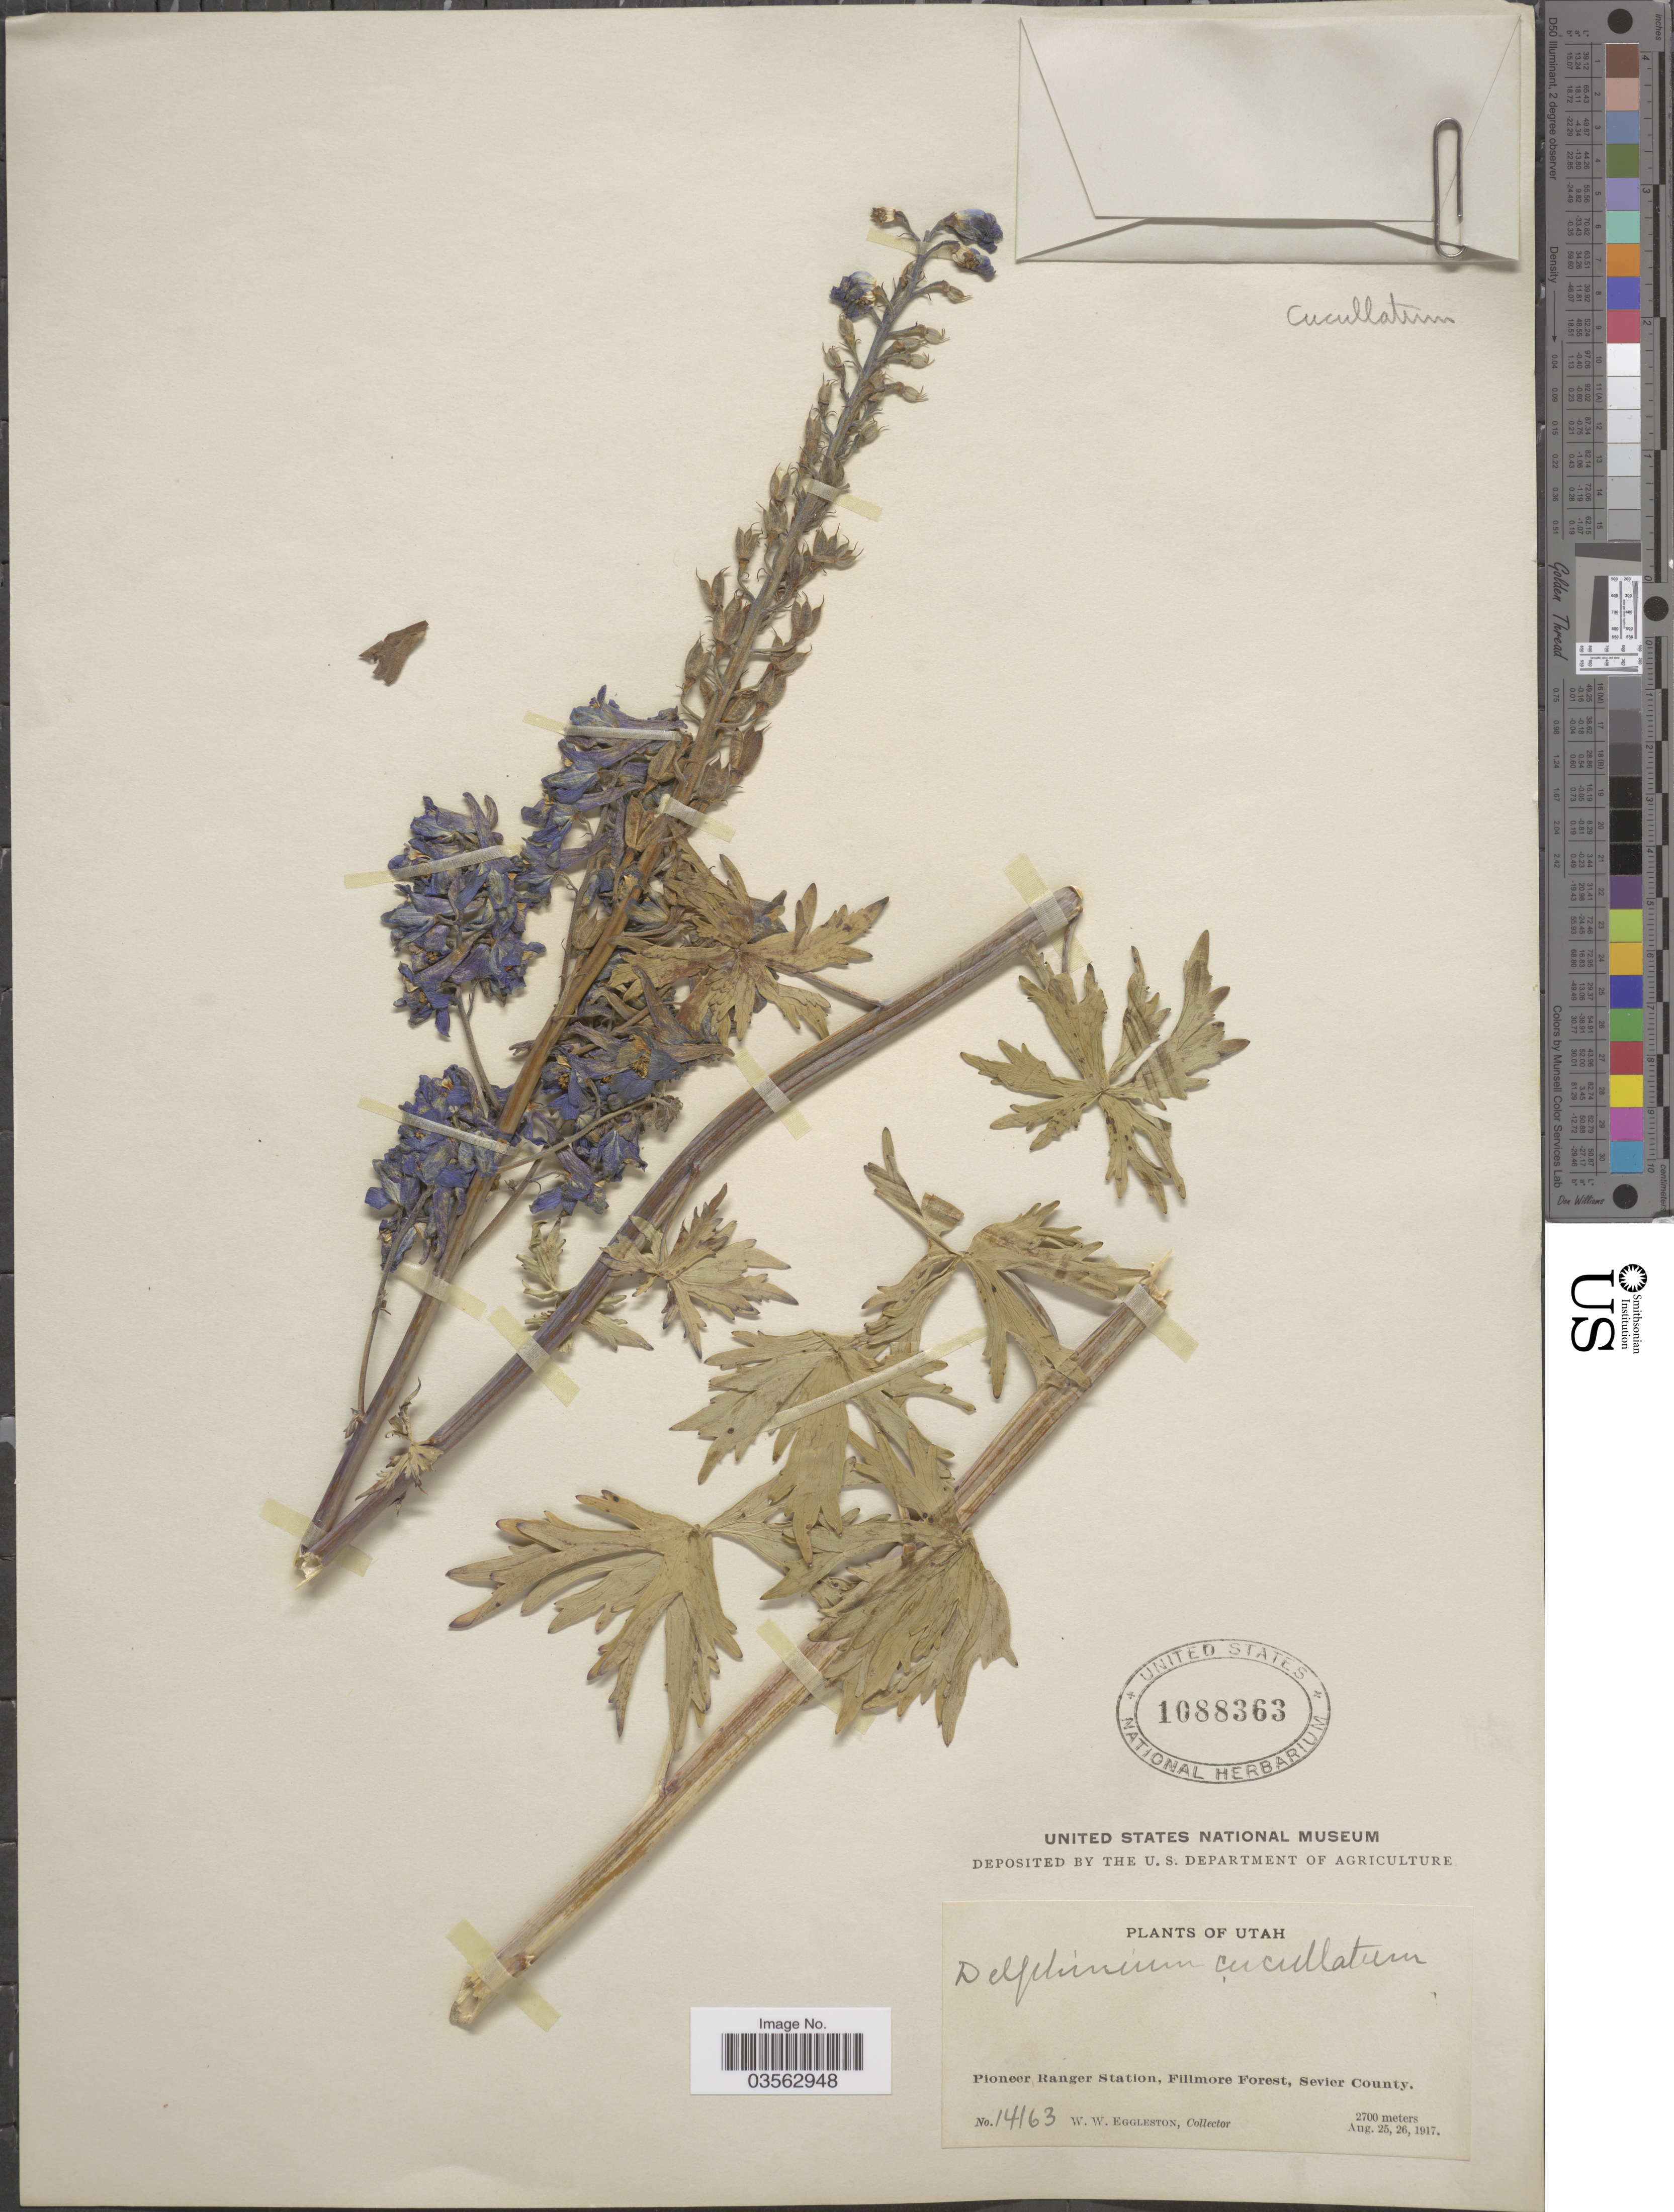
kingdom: Plantae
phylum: Tracheophyta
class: Magnoliopsida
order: Ranunculales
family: Ranunculaceae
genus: Delphinium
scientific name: Delphinium cucullatum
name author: E. Nelson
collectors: W. W. Eggleston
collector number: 14163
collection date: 1917-08-25/1917-08-26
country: United States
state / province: Utah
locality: Pioneer Ranger Station, Filimore Forest, Sevier County.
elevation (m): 2700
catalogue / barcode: US 1088363